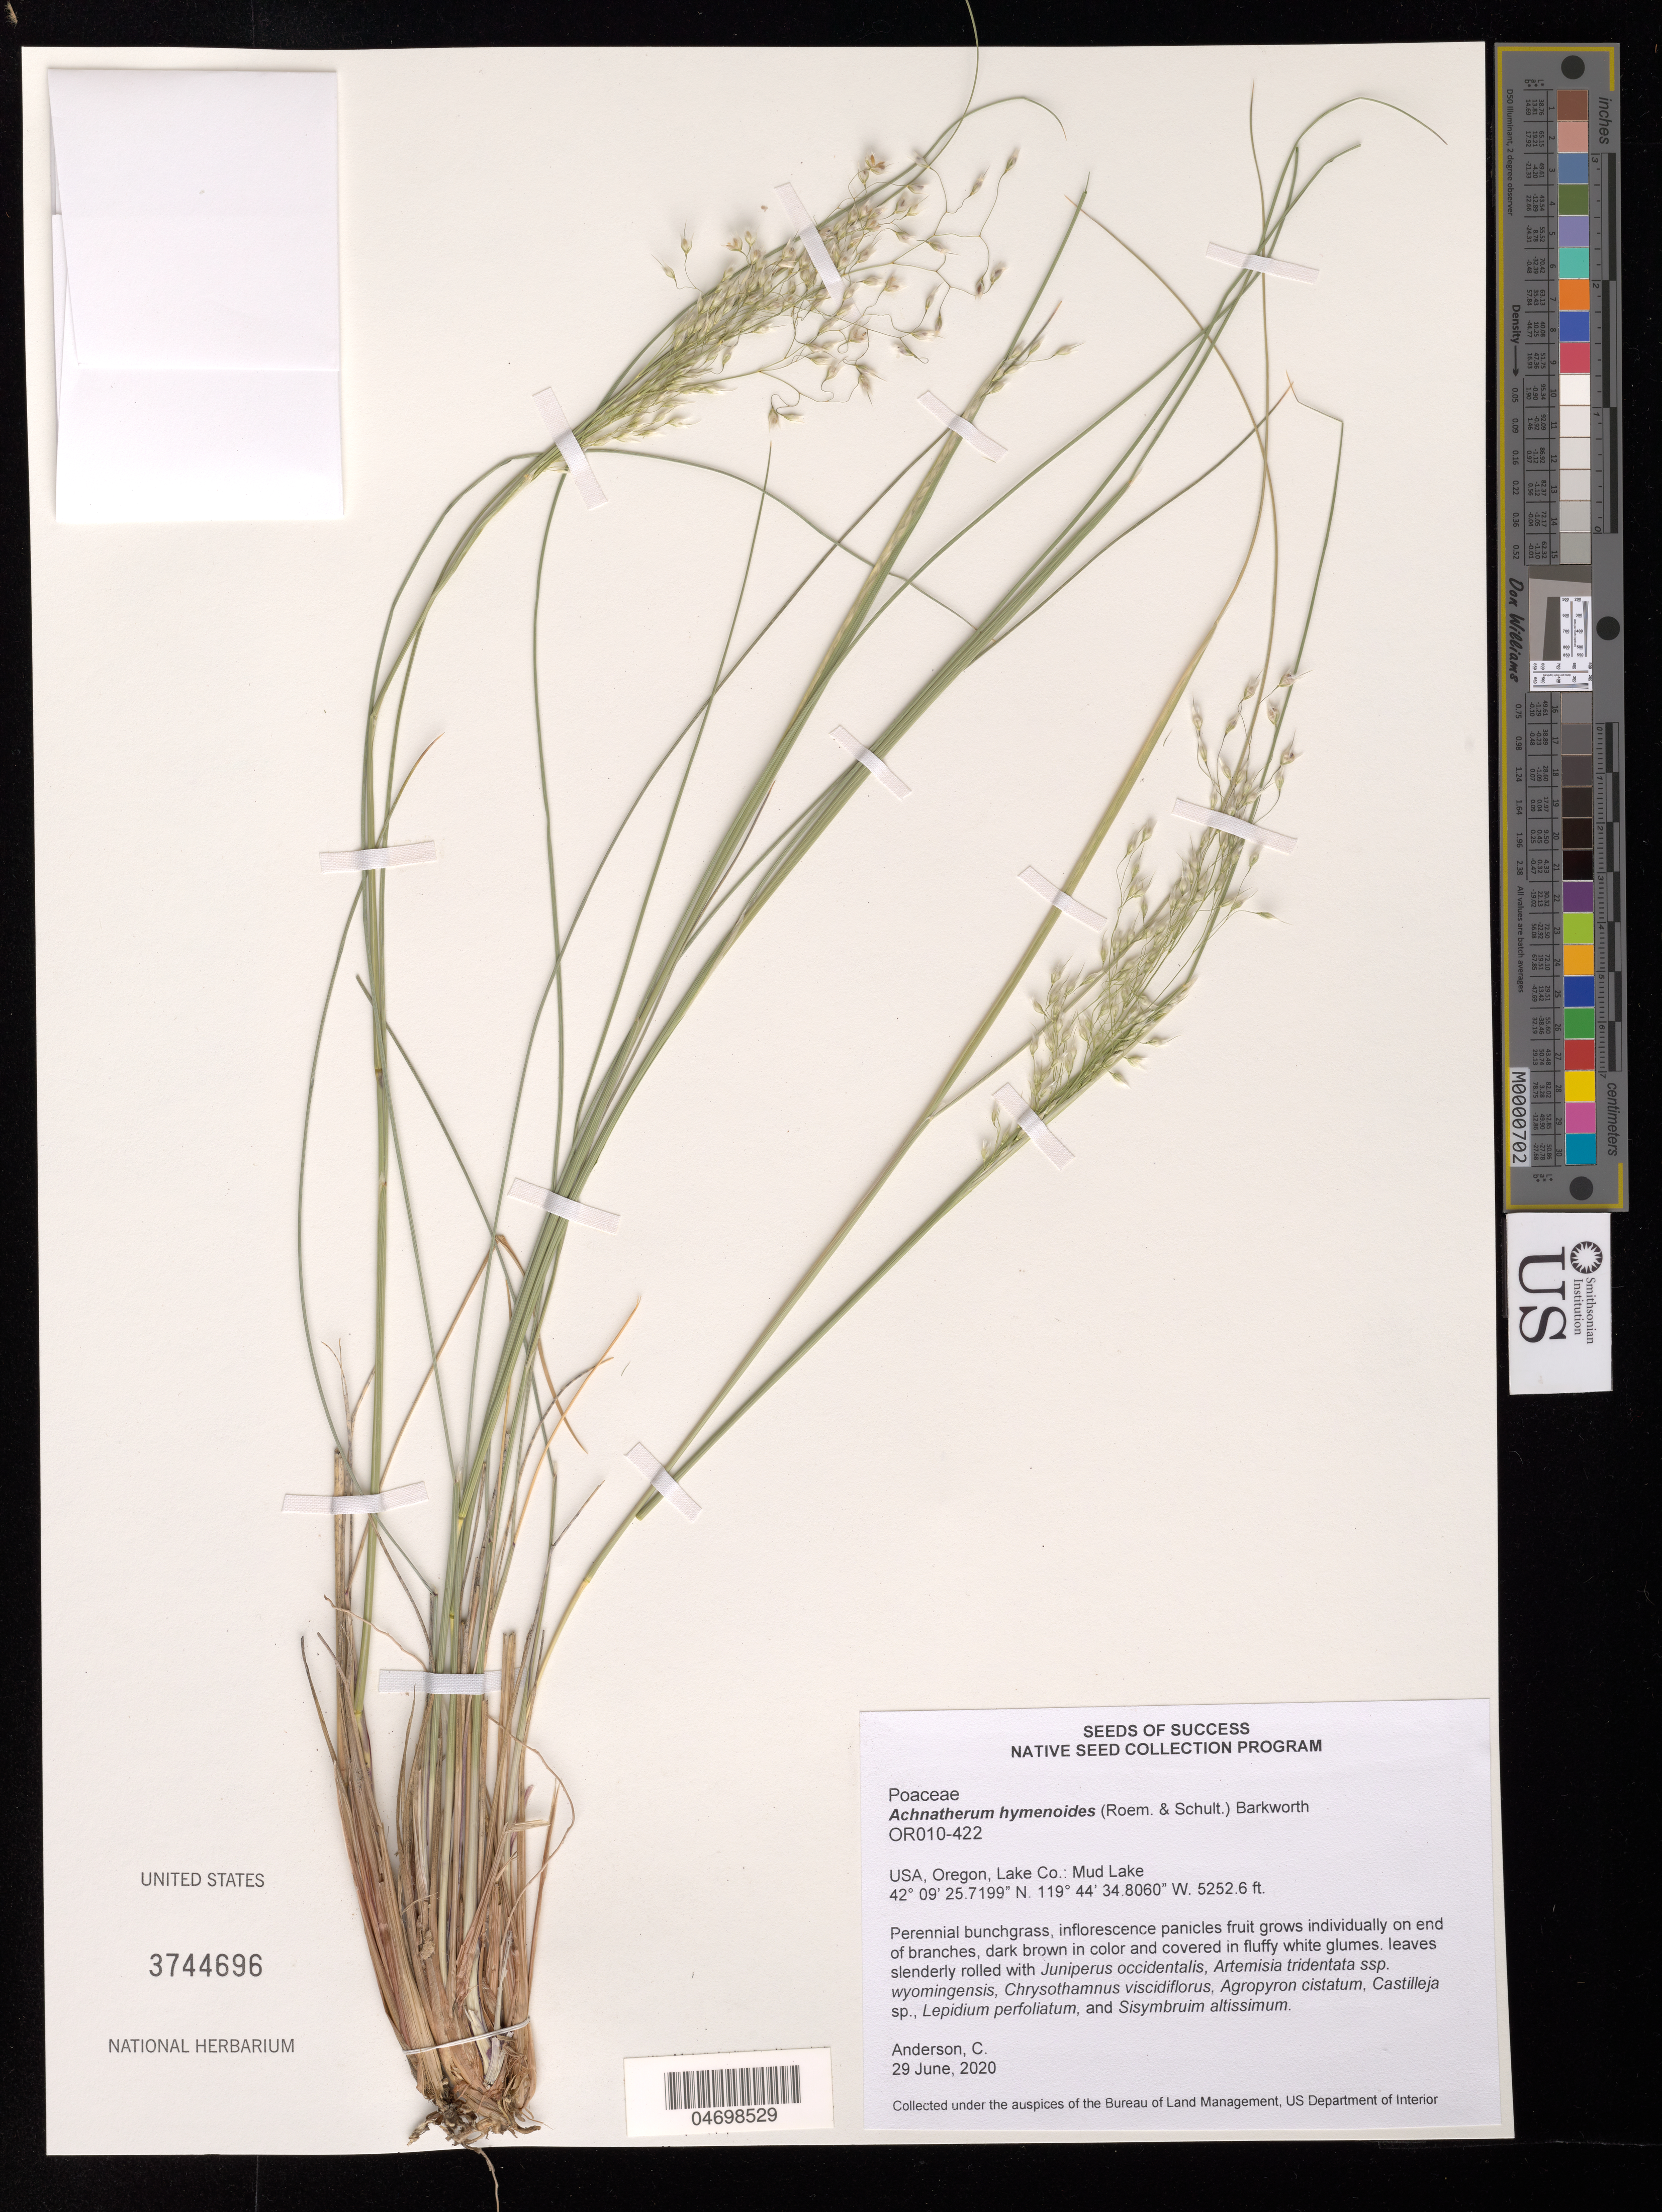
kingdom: Plantae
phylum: Tracheophyta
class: Liliopsida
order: Poales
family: Poaceae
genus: Achnatherum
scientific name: Achnatherum hymenoides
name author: (Roem. & Schult.) Barkworth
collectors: C. Anderson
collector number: OR010-422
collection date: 2020-06-29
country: United States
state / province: Oregon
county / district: Lake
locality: Mud Lake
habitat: With Agropyron cistatum, Castilleja sp, Lepidium perfoliatum, etc.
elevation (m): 1601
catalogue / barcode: US 3744696